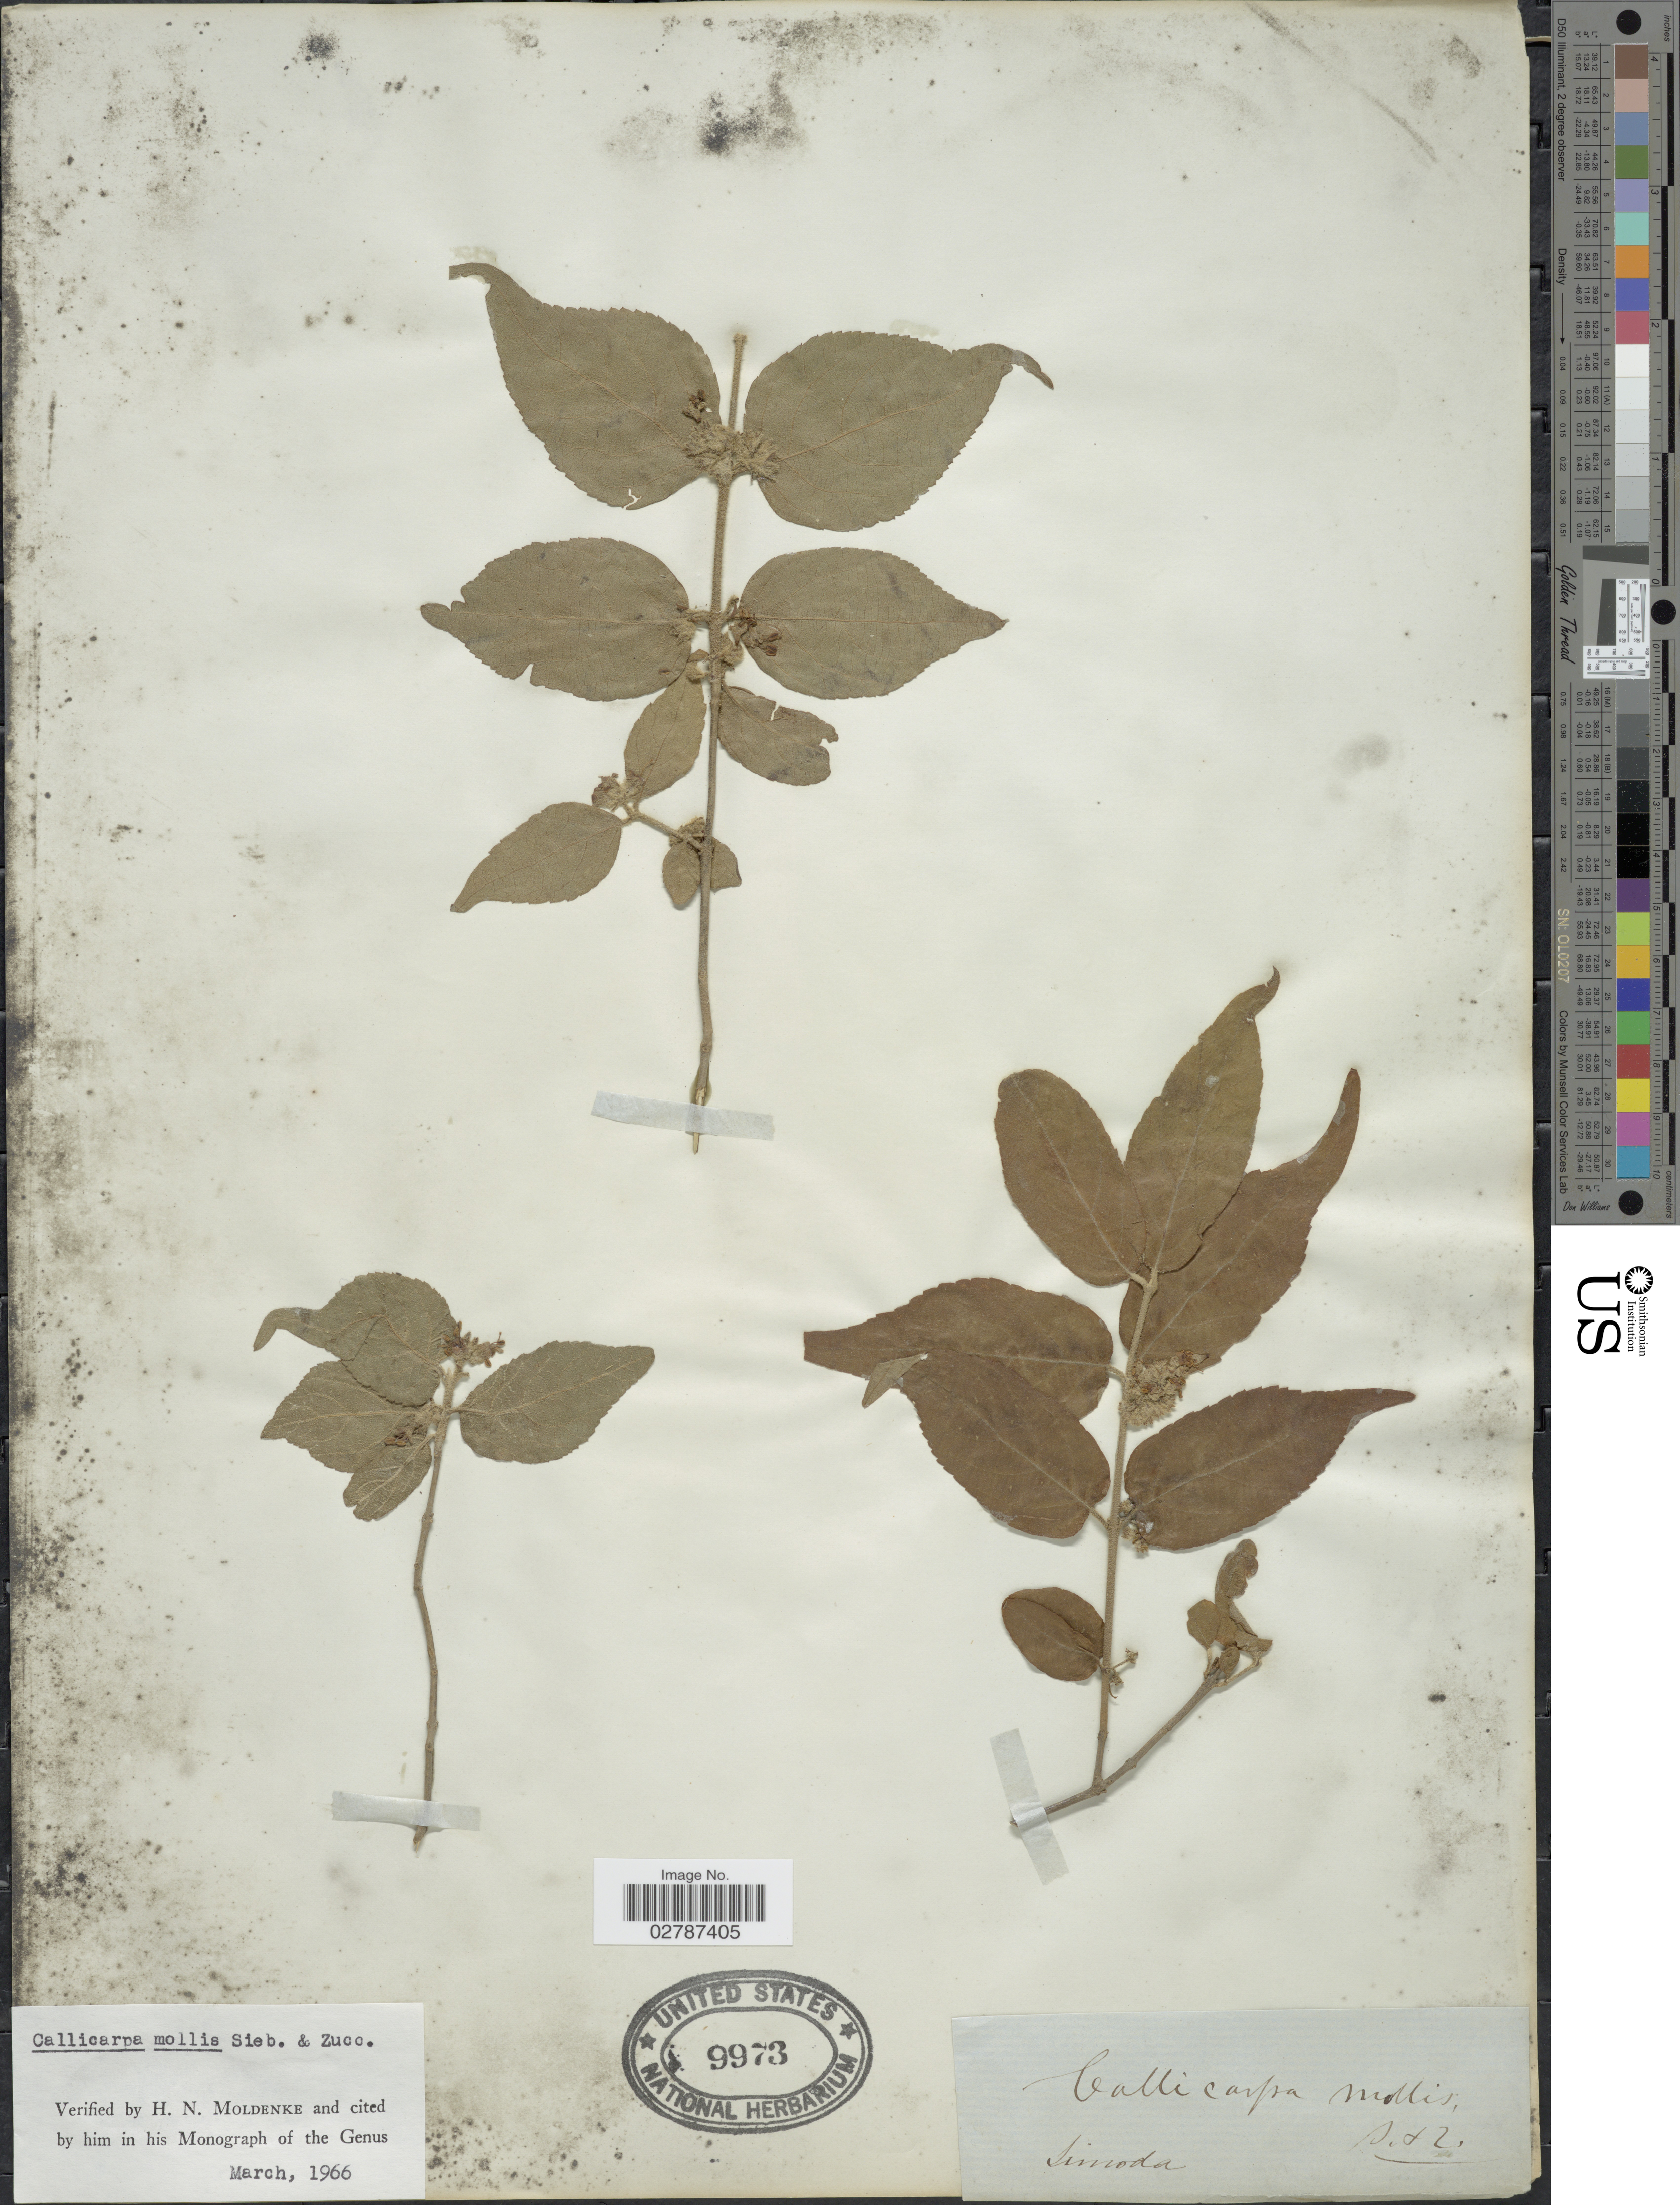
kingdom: Plantae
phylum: Tracheophyta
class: Magnoliopsida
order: Lamiales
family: Lamiaceae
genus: Callicarpa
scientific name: Callicarpa mollis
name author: Siebold & Zucc.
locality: Simoda.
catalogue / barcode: US 9973